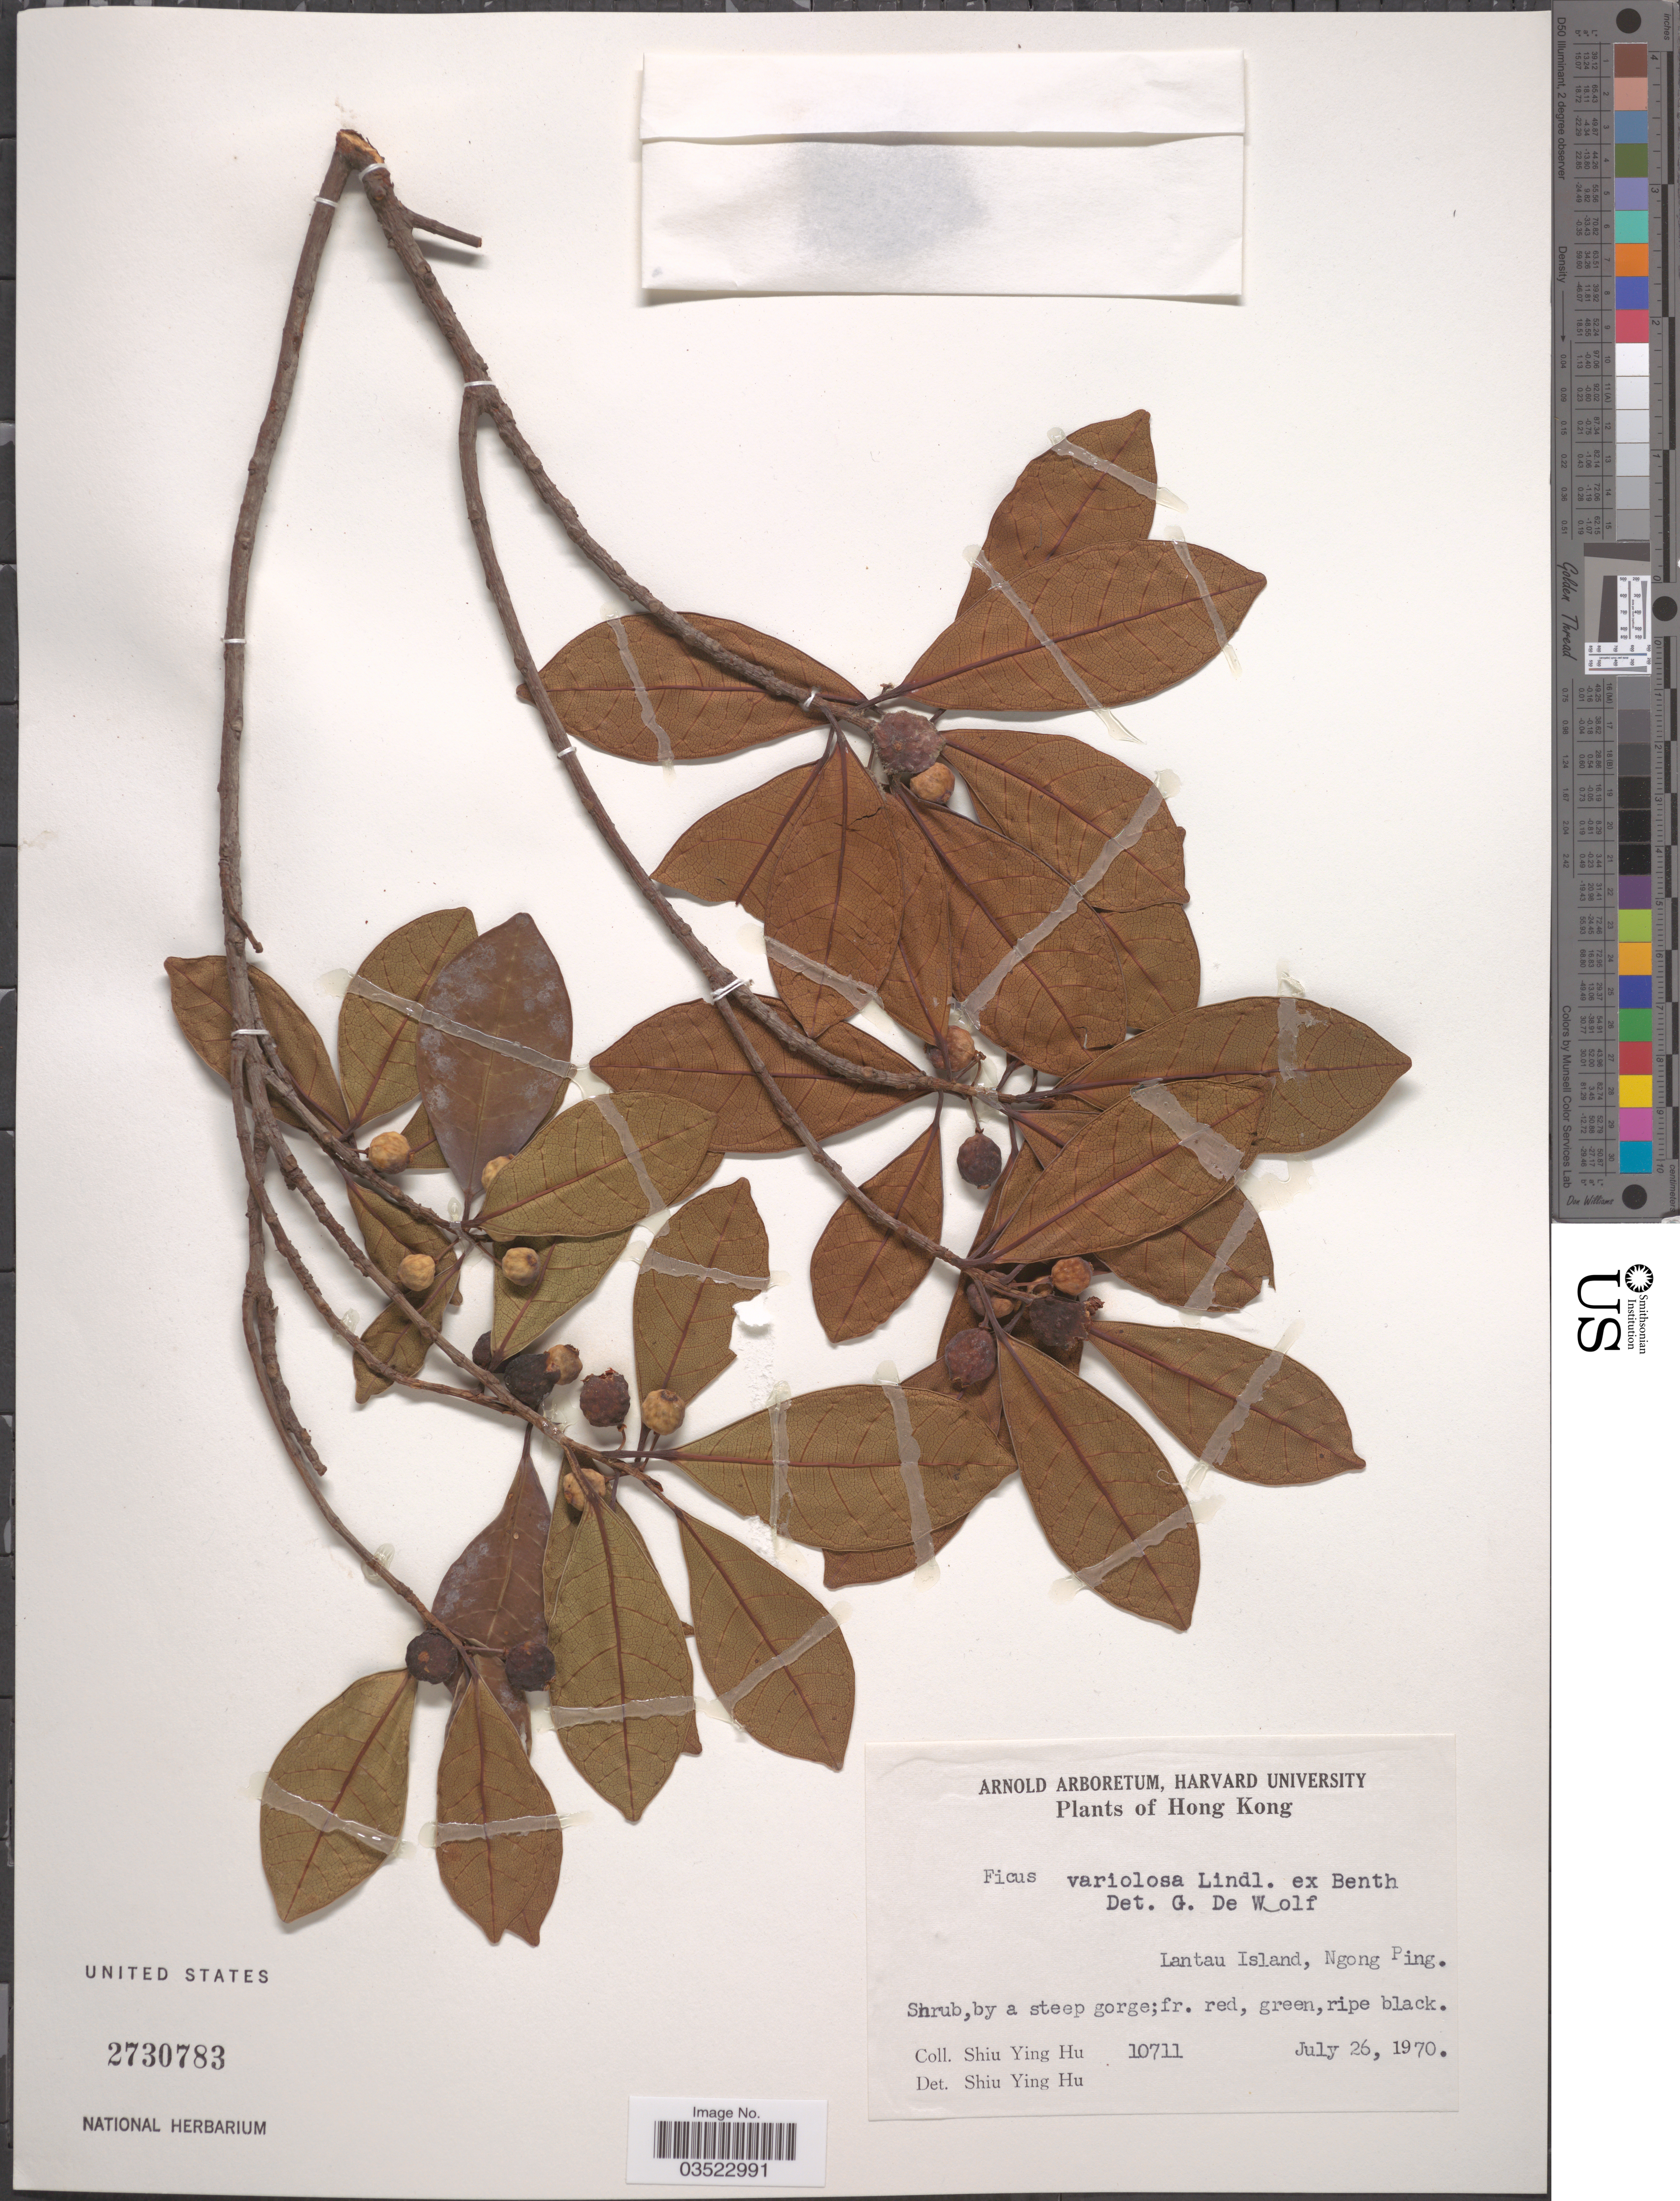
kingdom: Plantae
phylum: Tracheophyta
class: Magnoliopsida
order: Rosales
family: Moraceae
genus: Ficus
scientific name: Ficus variolosa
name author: Lindl. ex Benth.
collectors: S. Y. Hu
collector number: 10711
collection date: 1970-07-26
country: China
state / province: Hong Kong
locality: Lantau Island, Ngong Ping.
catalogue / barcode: US 2730783